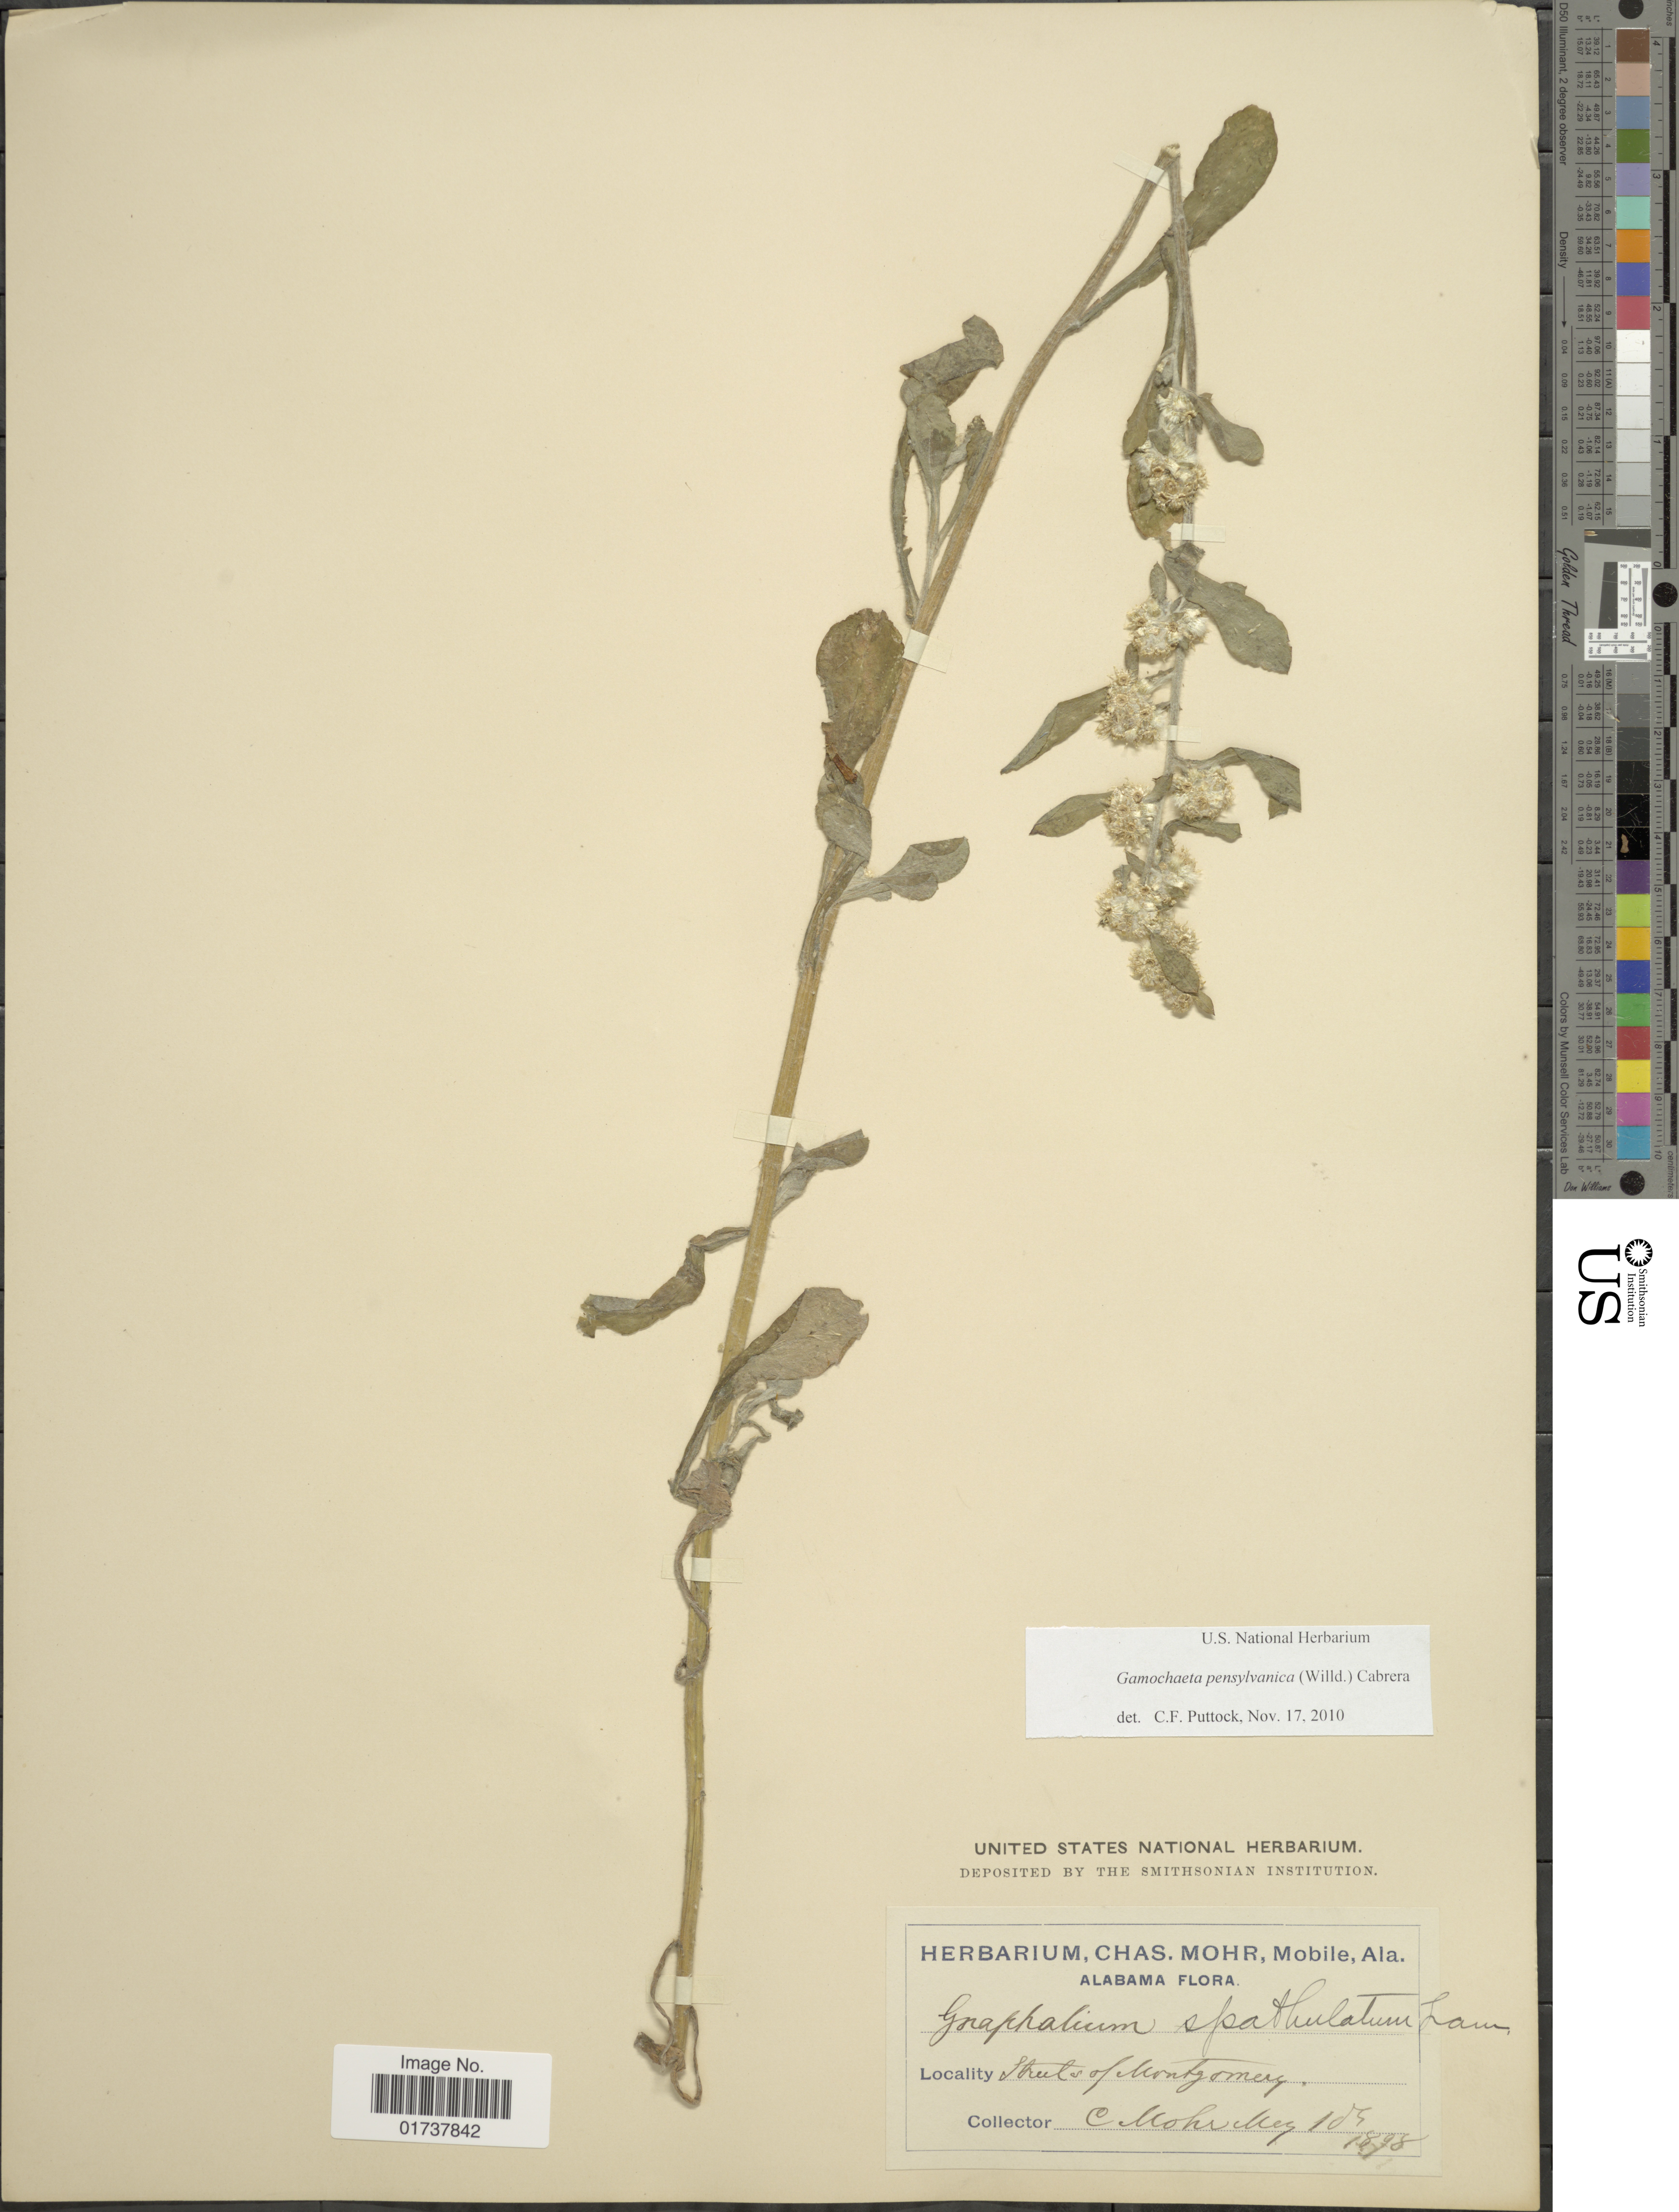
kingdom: Plantae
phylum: Tracheophyta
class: Magnoliopsida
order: Asterales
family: Asteraceae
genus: Gamochaeta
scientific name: Gamochaeta pensylvanica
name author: (Willd.) Cabrera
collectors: C. T. Mohr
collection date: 1898-10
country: United States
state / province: Alabama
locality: Street of Montgomery